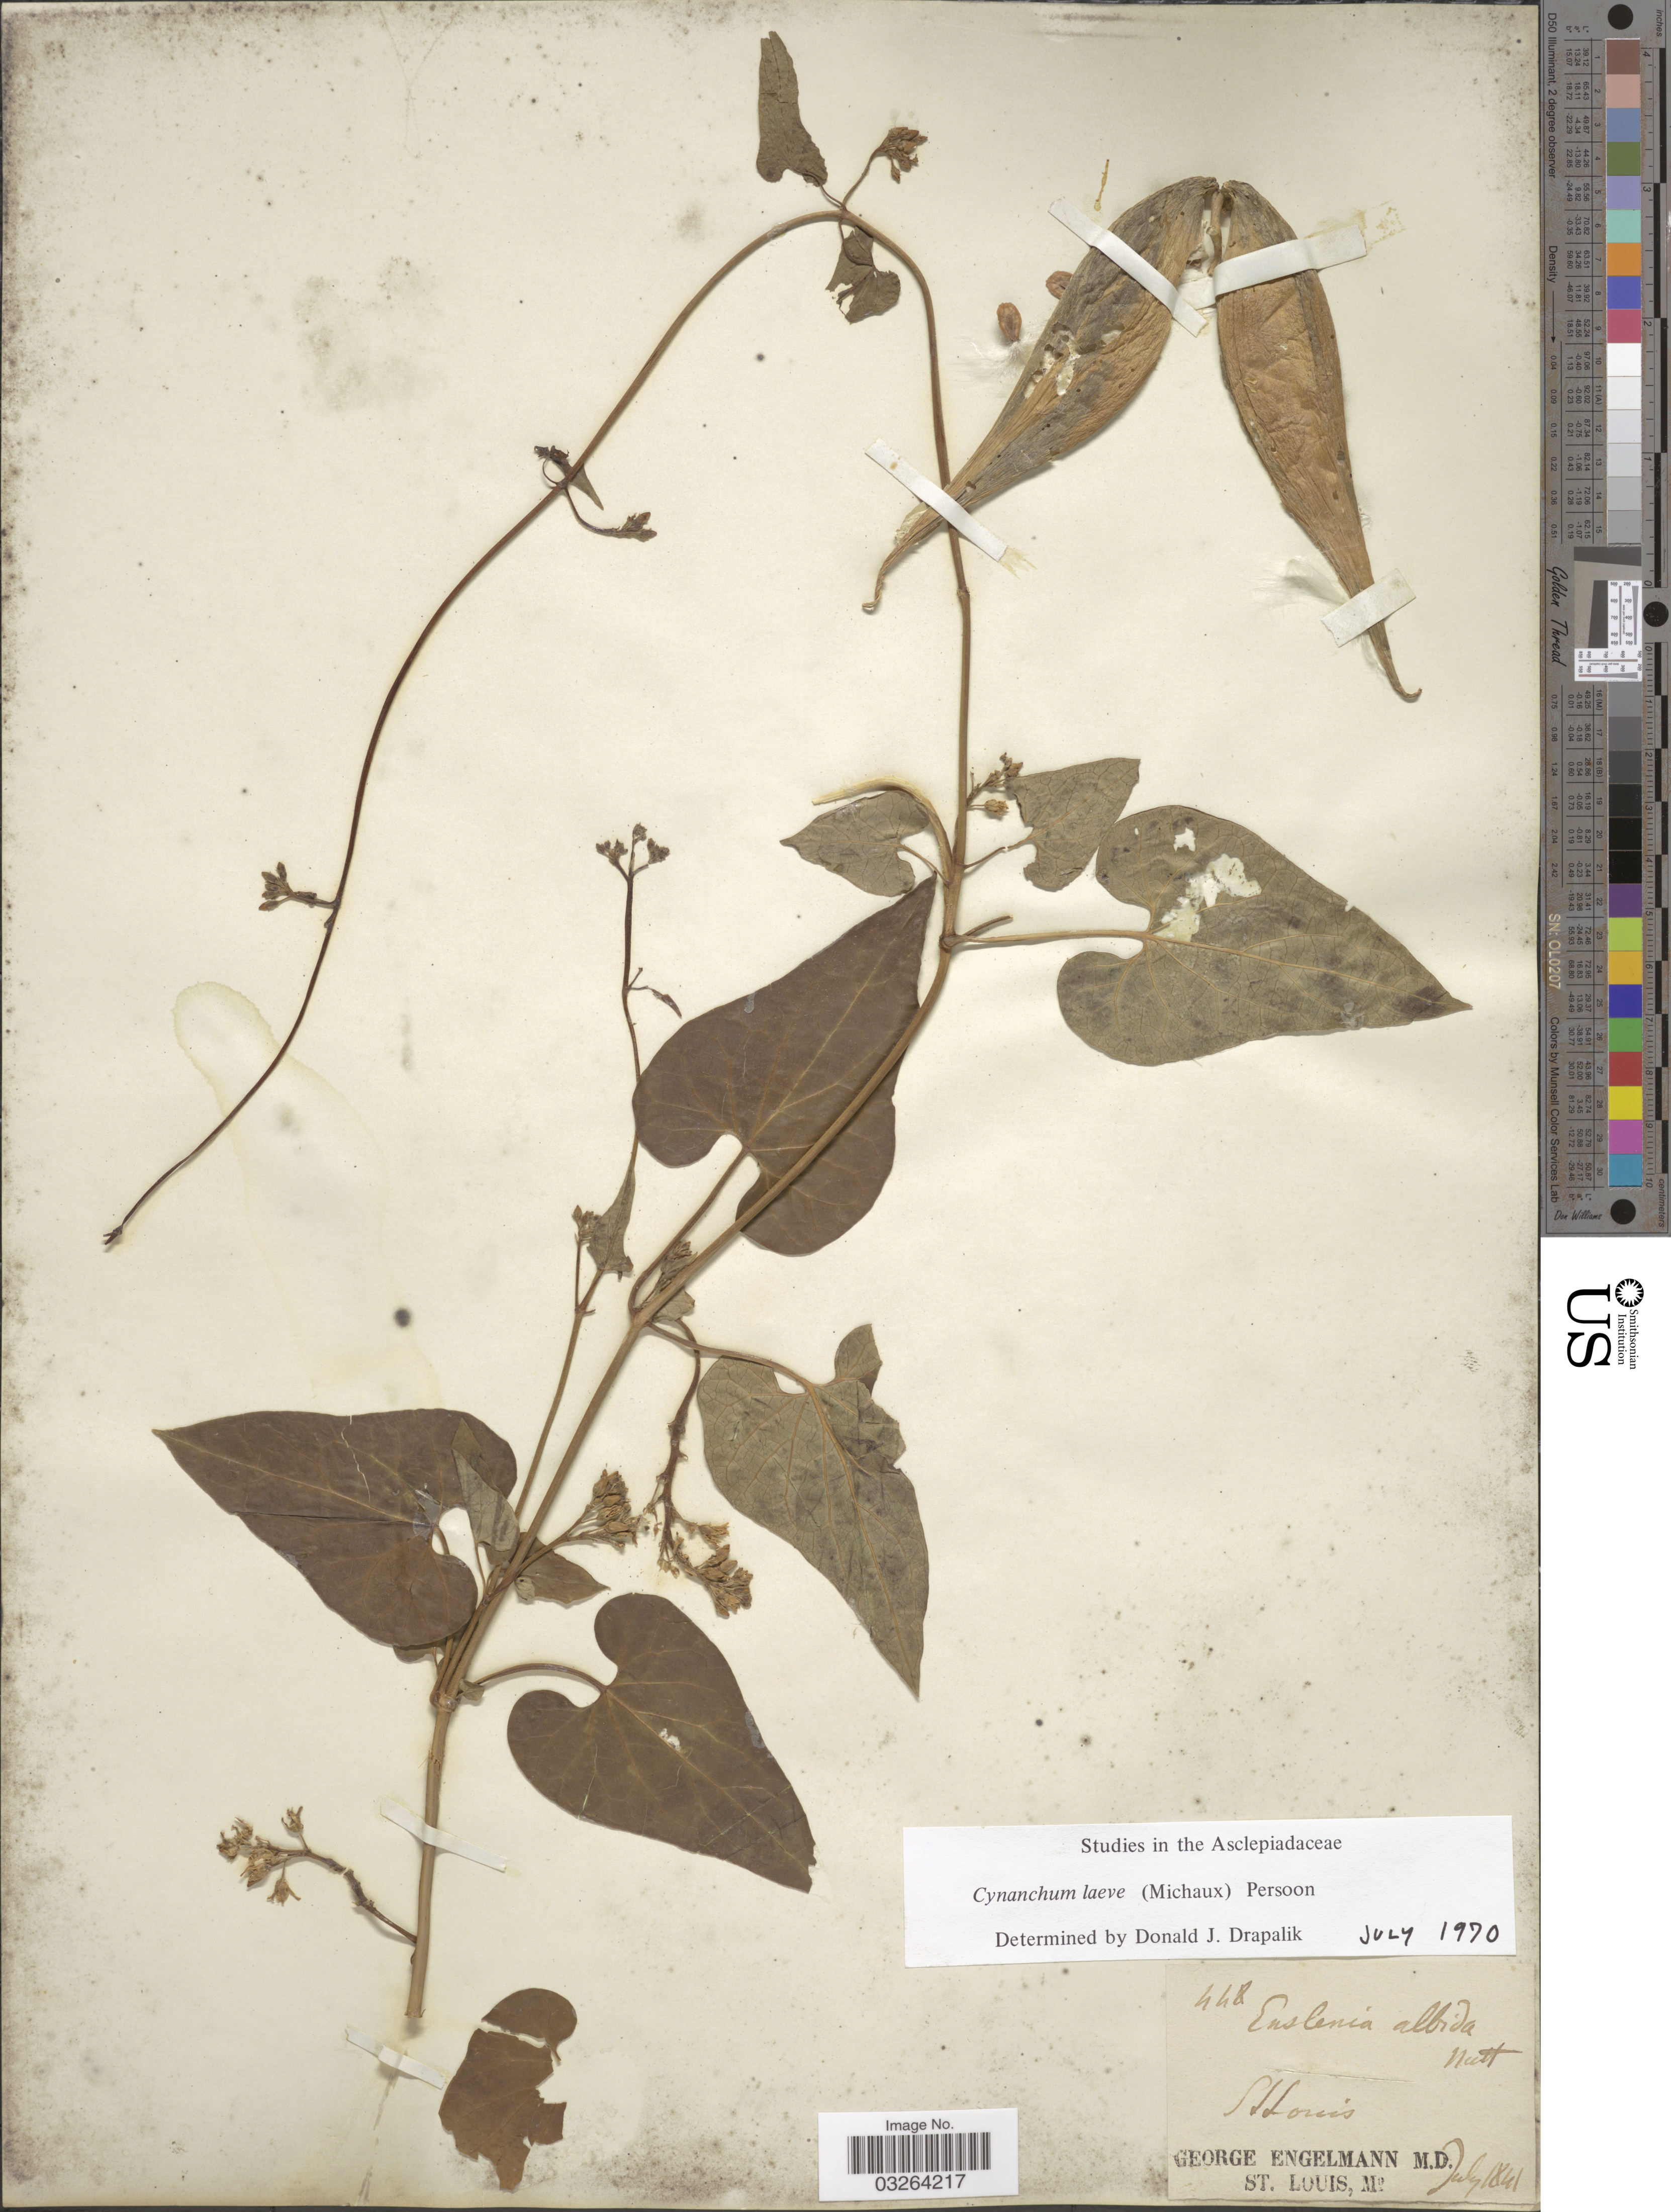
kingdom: Plantae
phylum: Tracheophyta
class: Magnoliopsida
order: Gentianales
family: Apocynaceae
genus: Cynanchum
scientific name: Cynanchum laeve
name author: (Michx.) Pers.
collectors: G. Engelmann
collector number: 448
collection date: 1841-07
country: United States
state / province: Missouri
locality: St. Louis.